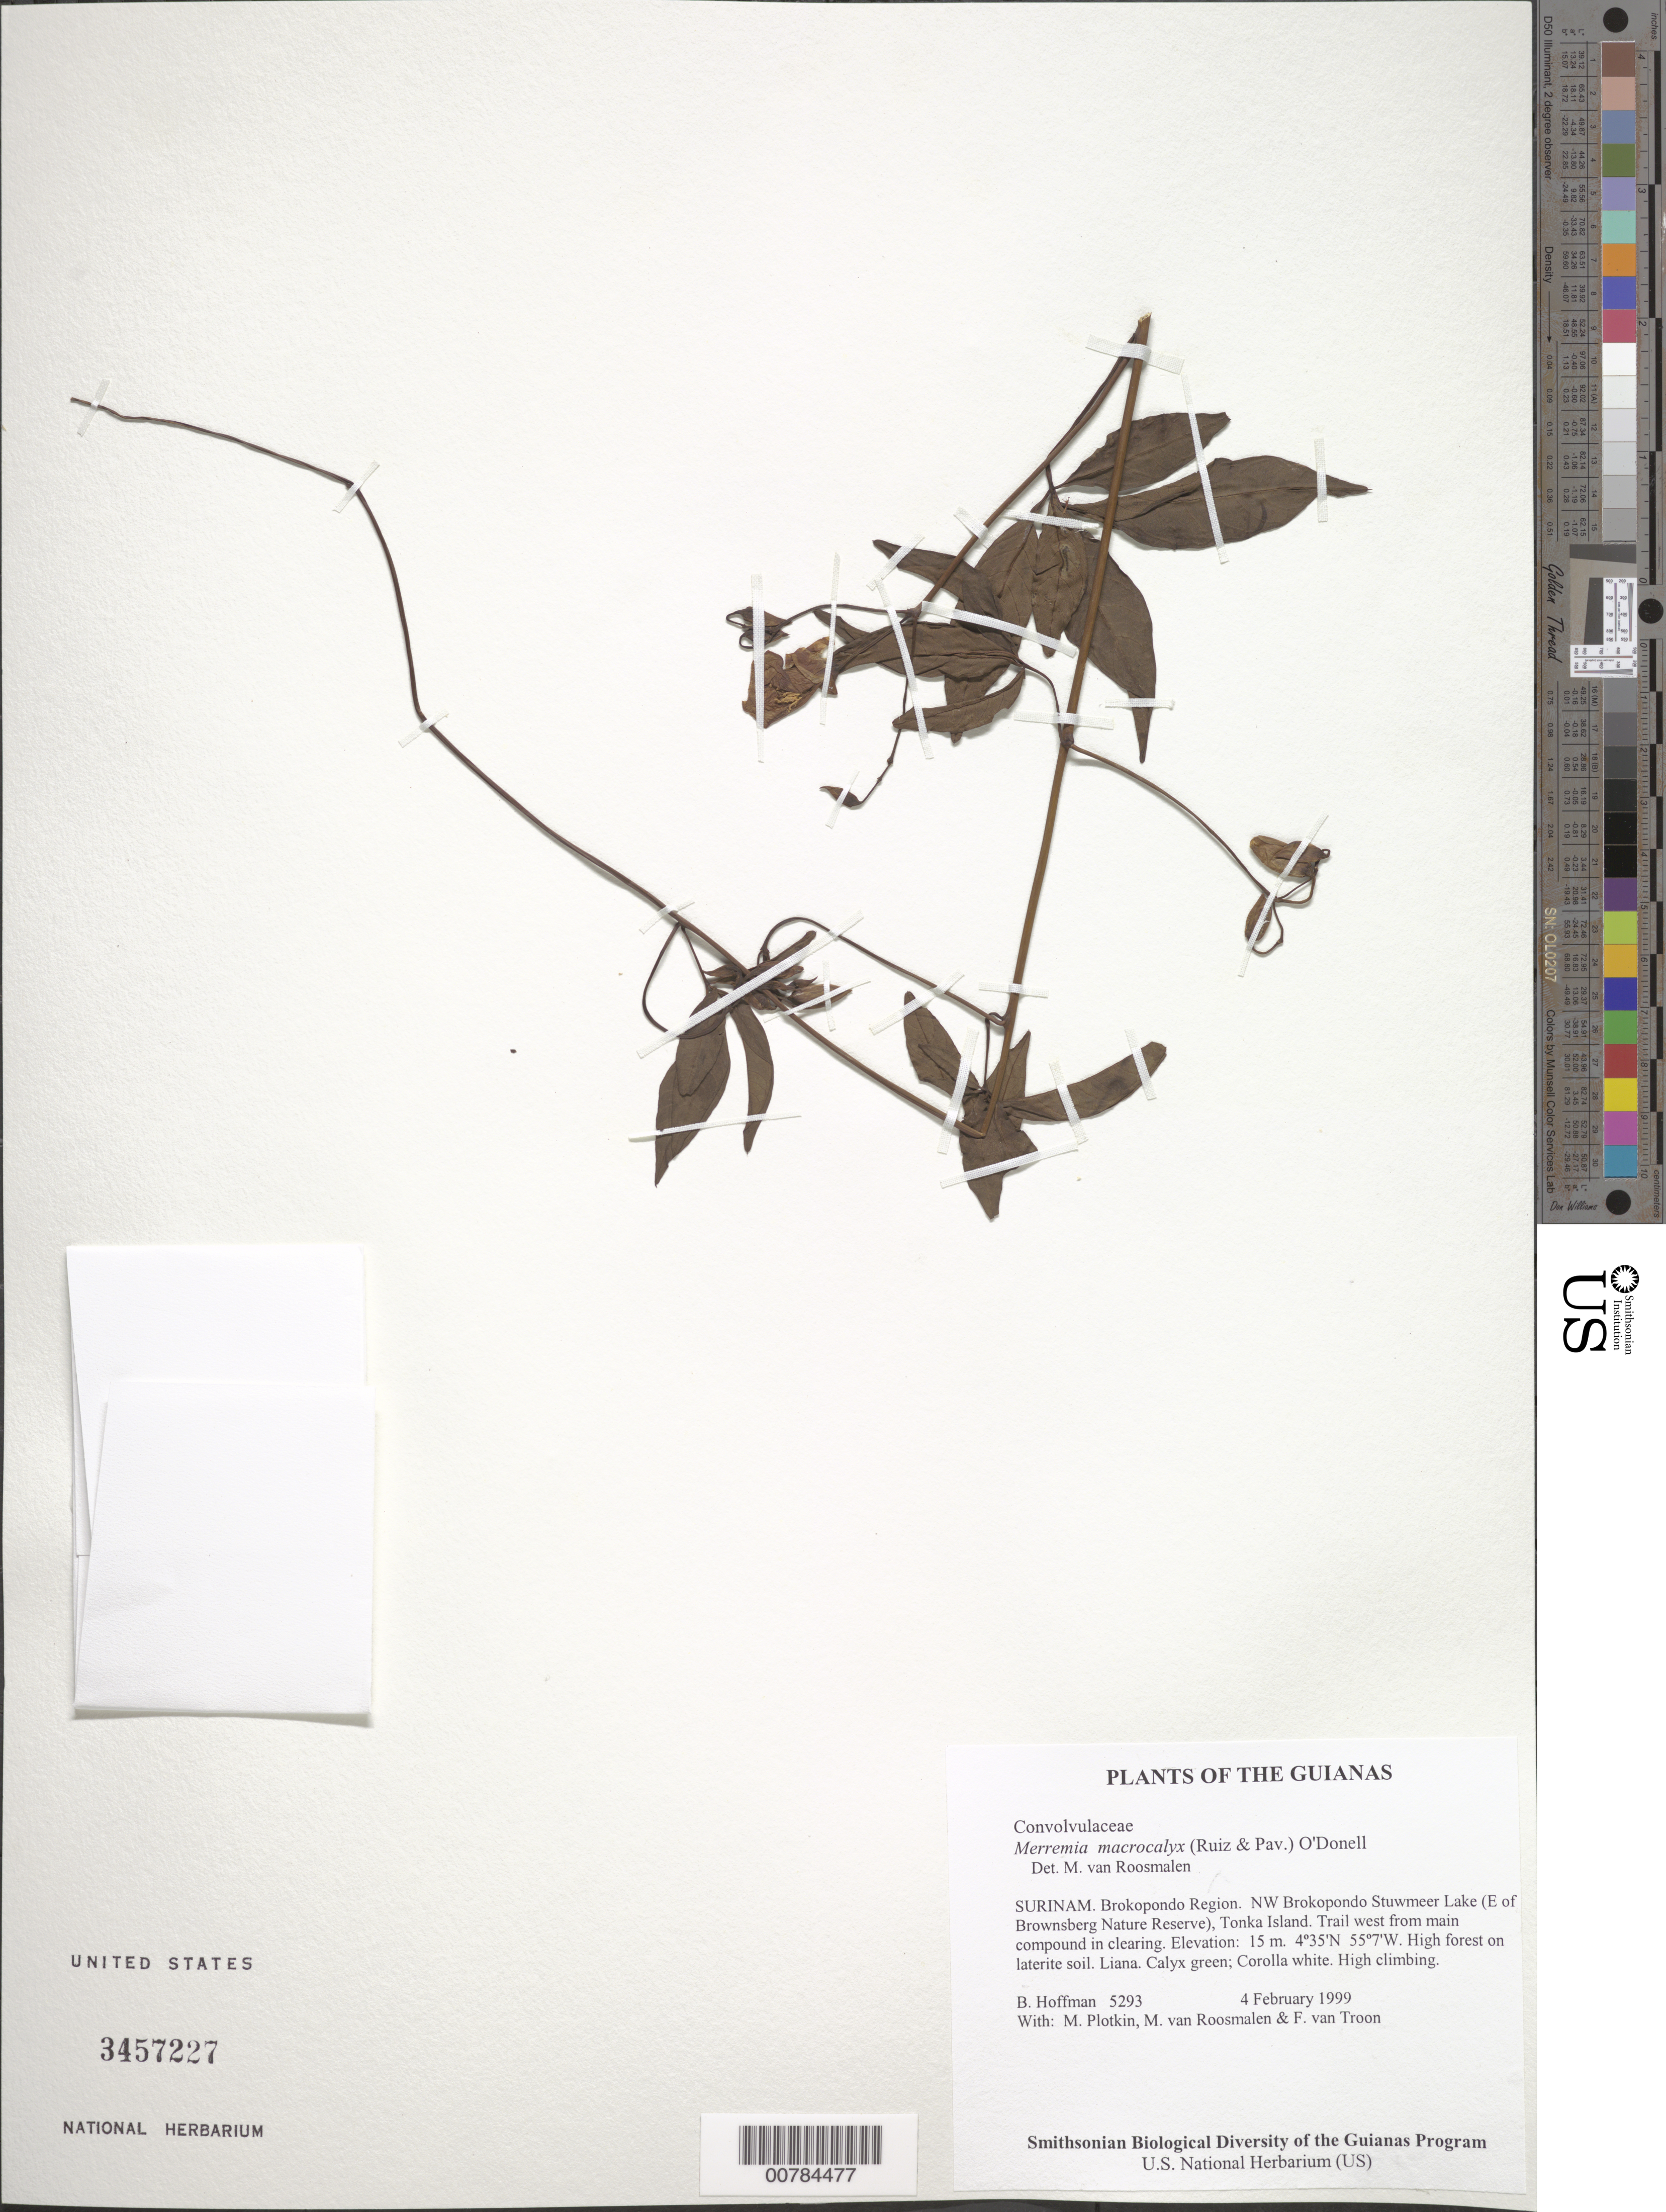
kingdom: Plantae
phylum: Tracheophyta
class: Magnoliopsida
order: Solanales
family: Convolvulaceae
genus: Distimake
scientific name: Distimake macrocalyx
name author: (Ruiz & Pav.) A. R. Simões & Staples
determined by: Strong, Mark T., (BOT), Smithsonian Institution - National Museum of Natural History (UNITED STATES)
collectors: B. Hoffman, M. Plotkin, M. Roosmalen & F. Van Troon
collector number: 5292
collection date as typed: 4 February 1999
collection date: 1999-02-04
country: Suriname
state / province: Brokopondo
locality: NW Brokopondo Stuwmeer Lake (E of Brownsberg Nature Reserve), Tonka Island. Trail west from main compound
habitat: High forest on laterite soil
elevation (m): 15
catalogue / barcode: US 3457227